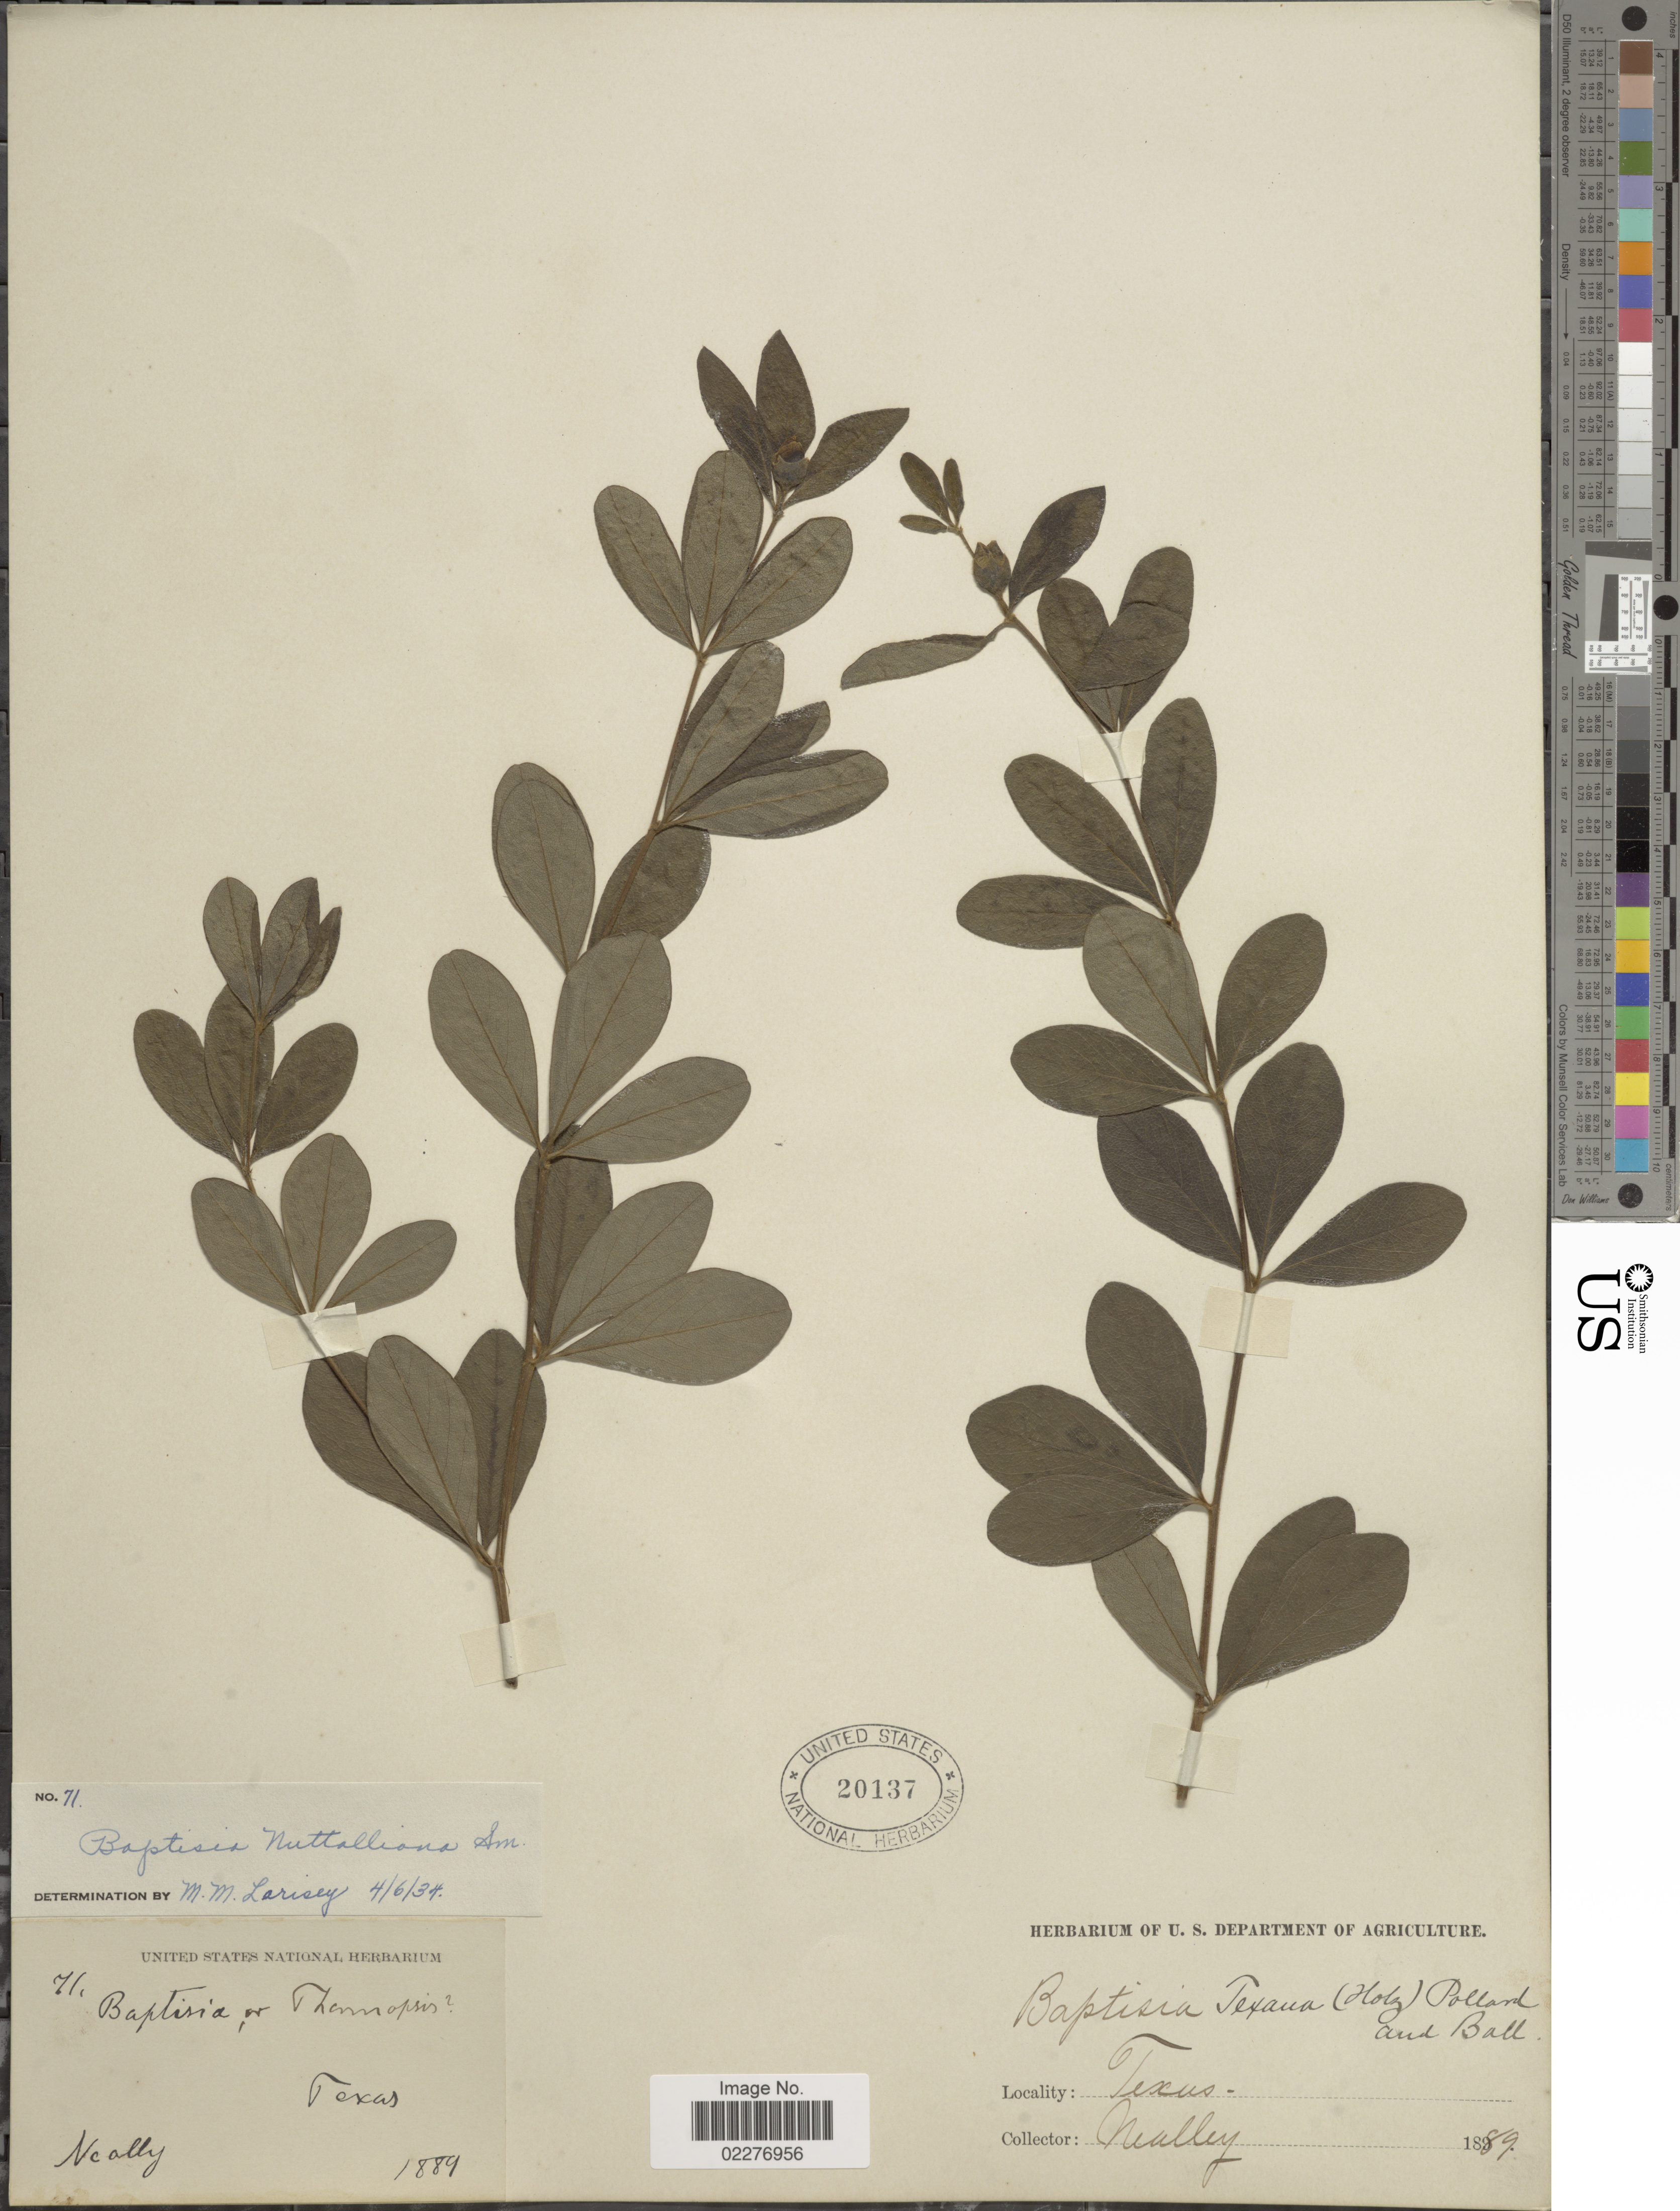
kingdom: Plantae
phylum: Tracheophyta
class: Magnoliopsida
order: Fabales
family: Fabaceae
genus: Baptisia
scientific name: Baptisia nuttalliana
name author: Small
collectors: Nealley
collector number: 71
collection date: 1889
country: United States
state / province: Texas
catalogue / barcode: US 20137